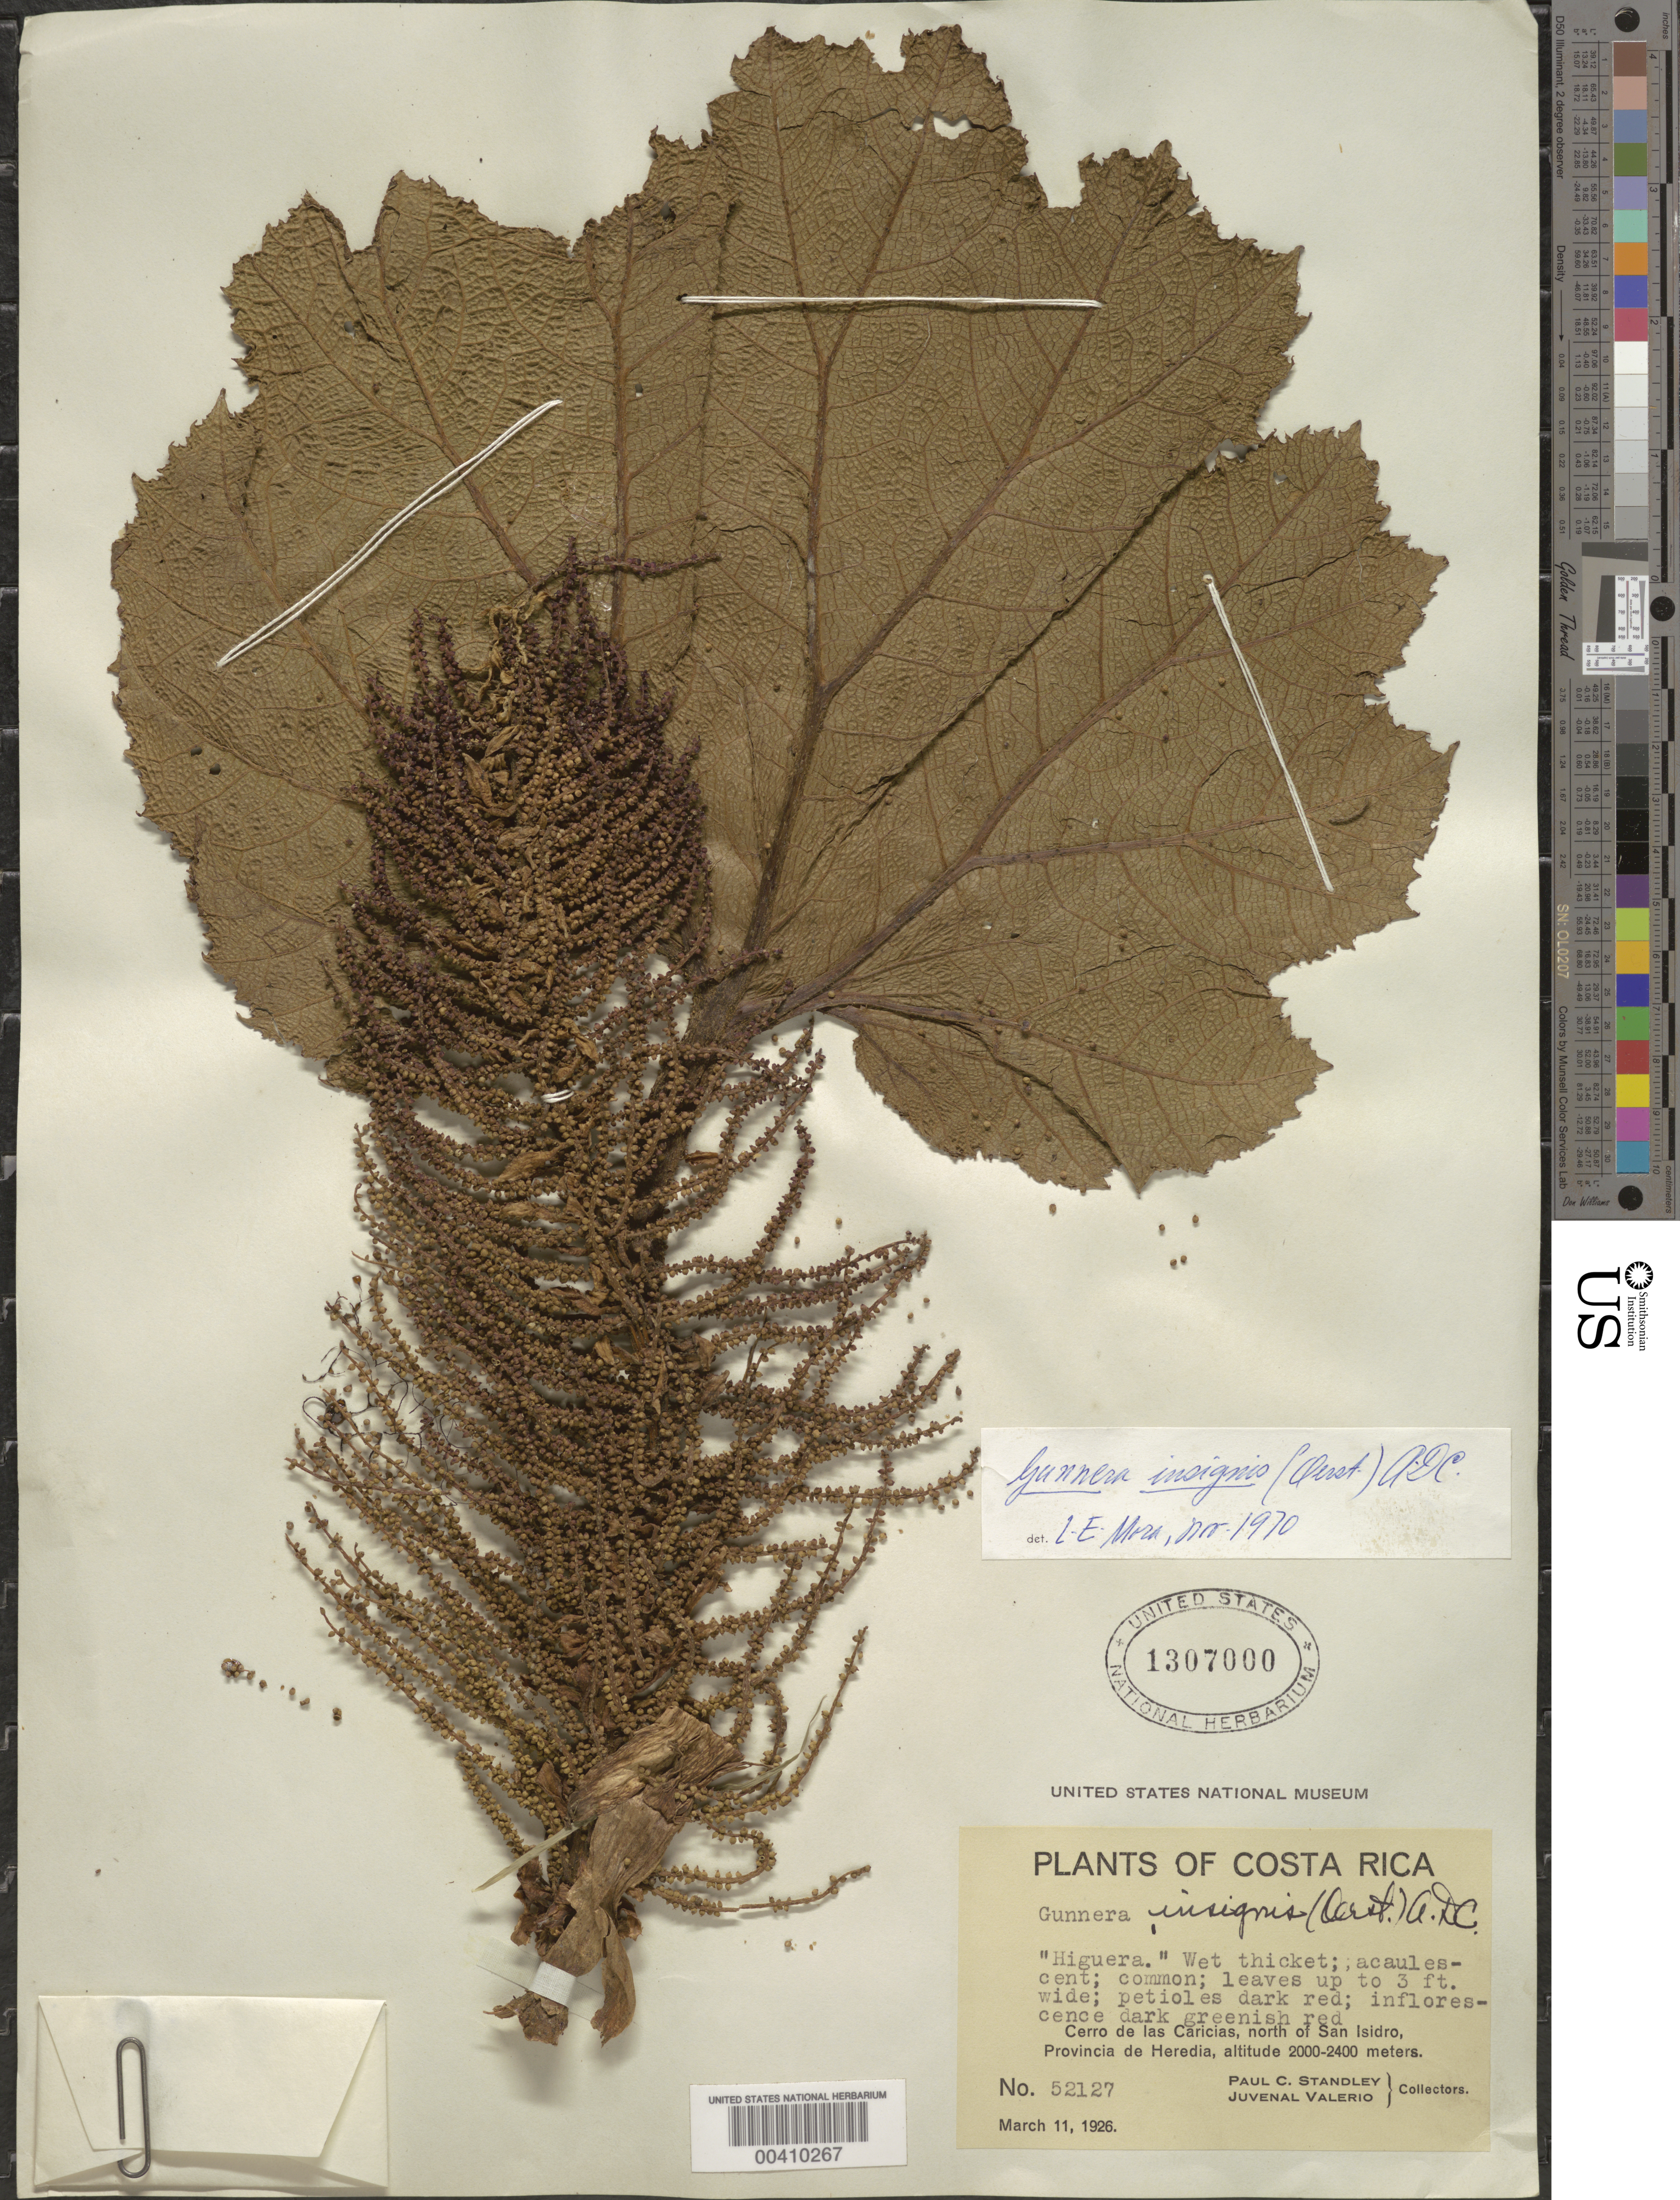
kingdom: Plantae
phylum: Tracheophyta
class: Magnoliopsida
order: Gunnerales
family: Gunneraceae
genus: Gunnera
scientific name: Gunnera insignis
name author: (Oerst.) A. DC.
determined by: Mora-Osejo, L. E.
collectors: P. C. Standley & J. Valerio R.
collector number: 52127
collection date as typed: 11 Mar 1926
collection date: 1926-03-11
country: Costa Rica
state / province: Heredia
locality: Cerro de las Caricias, N of San Isidro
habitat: Wet thicket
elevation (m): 2000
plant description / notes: Common name: Higuera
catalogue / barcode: US 1307000